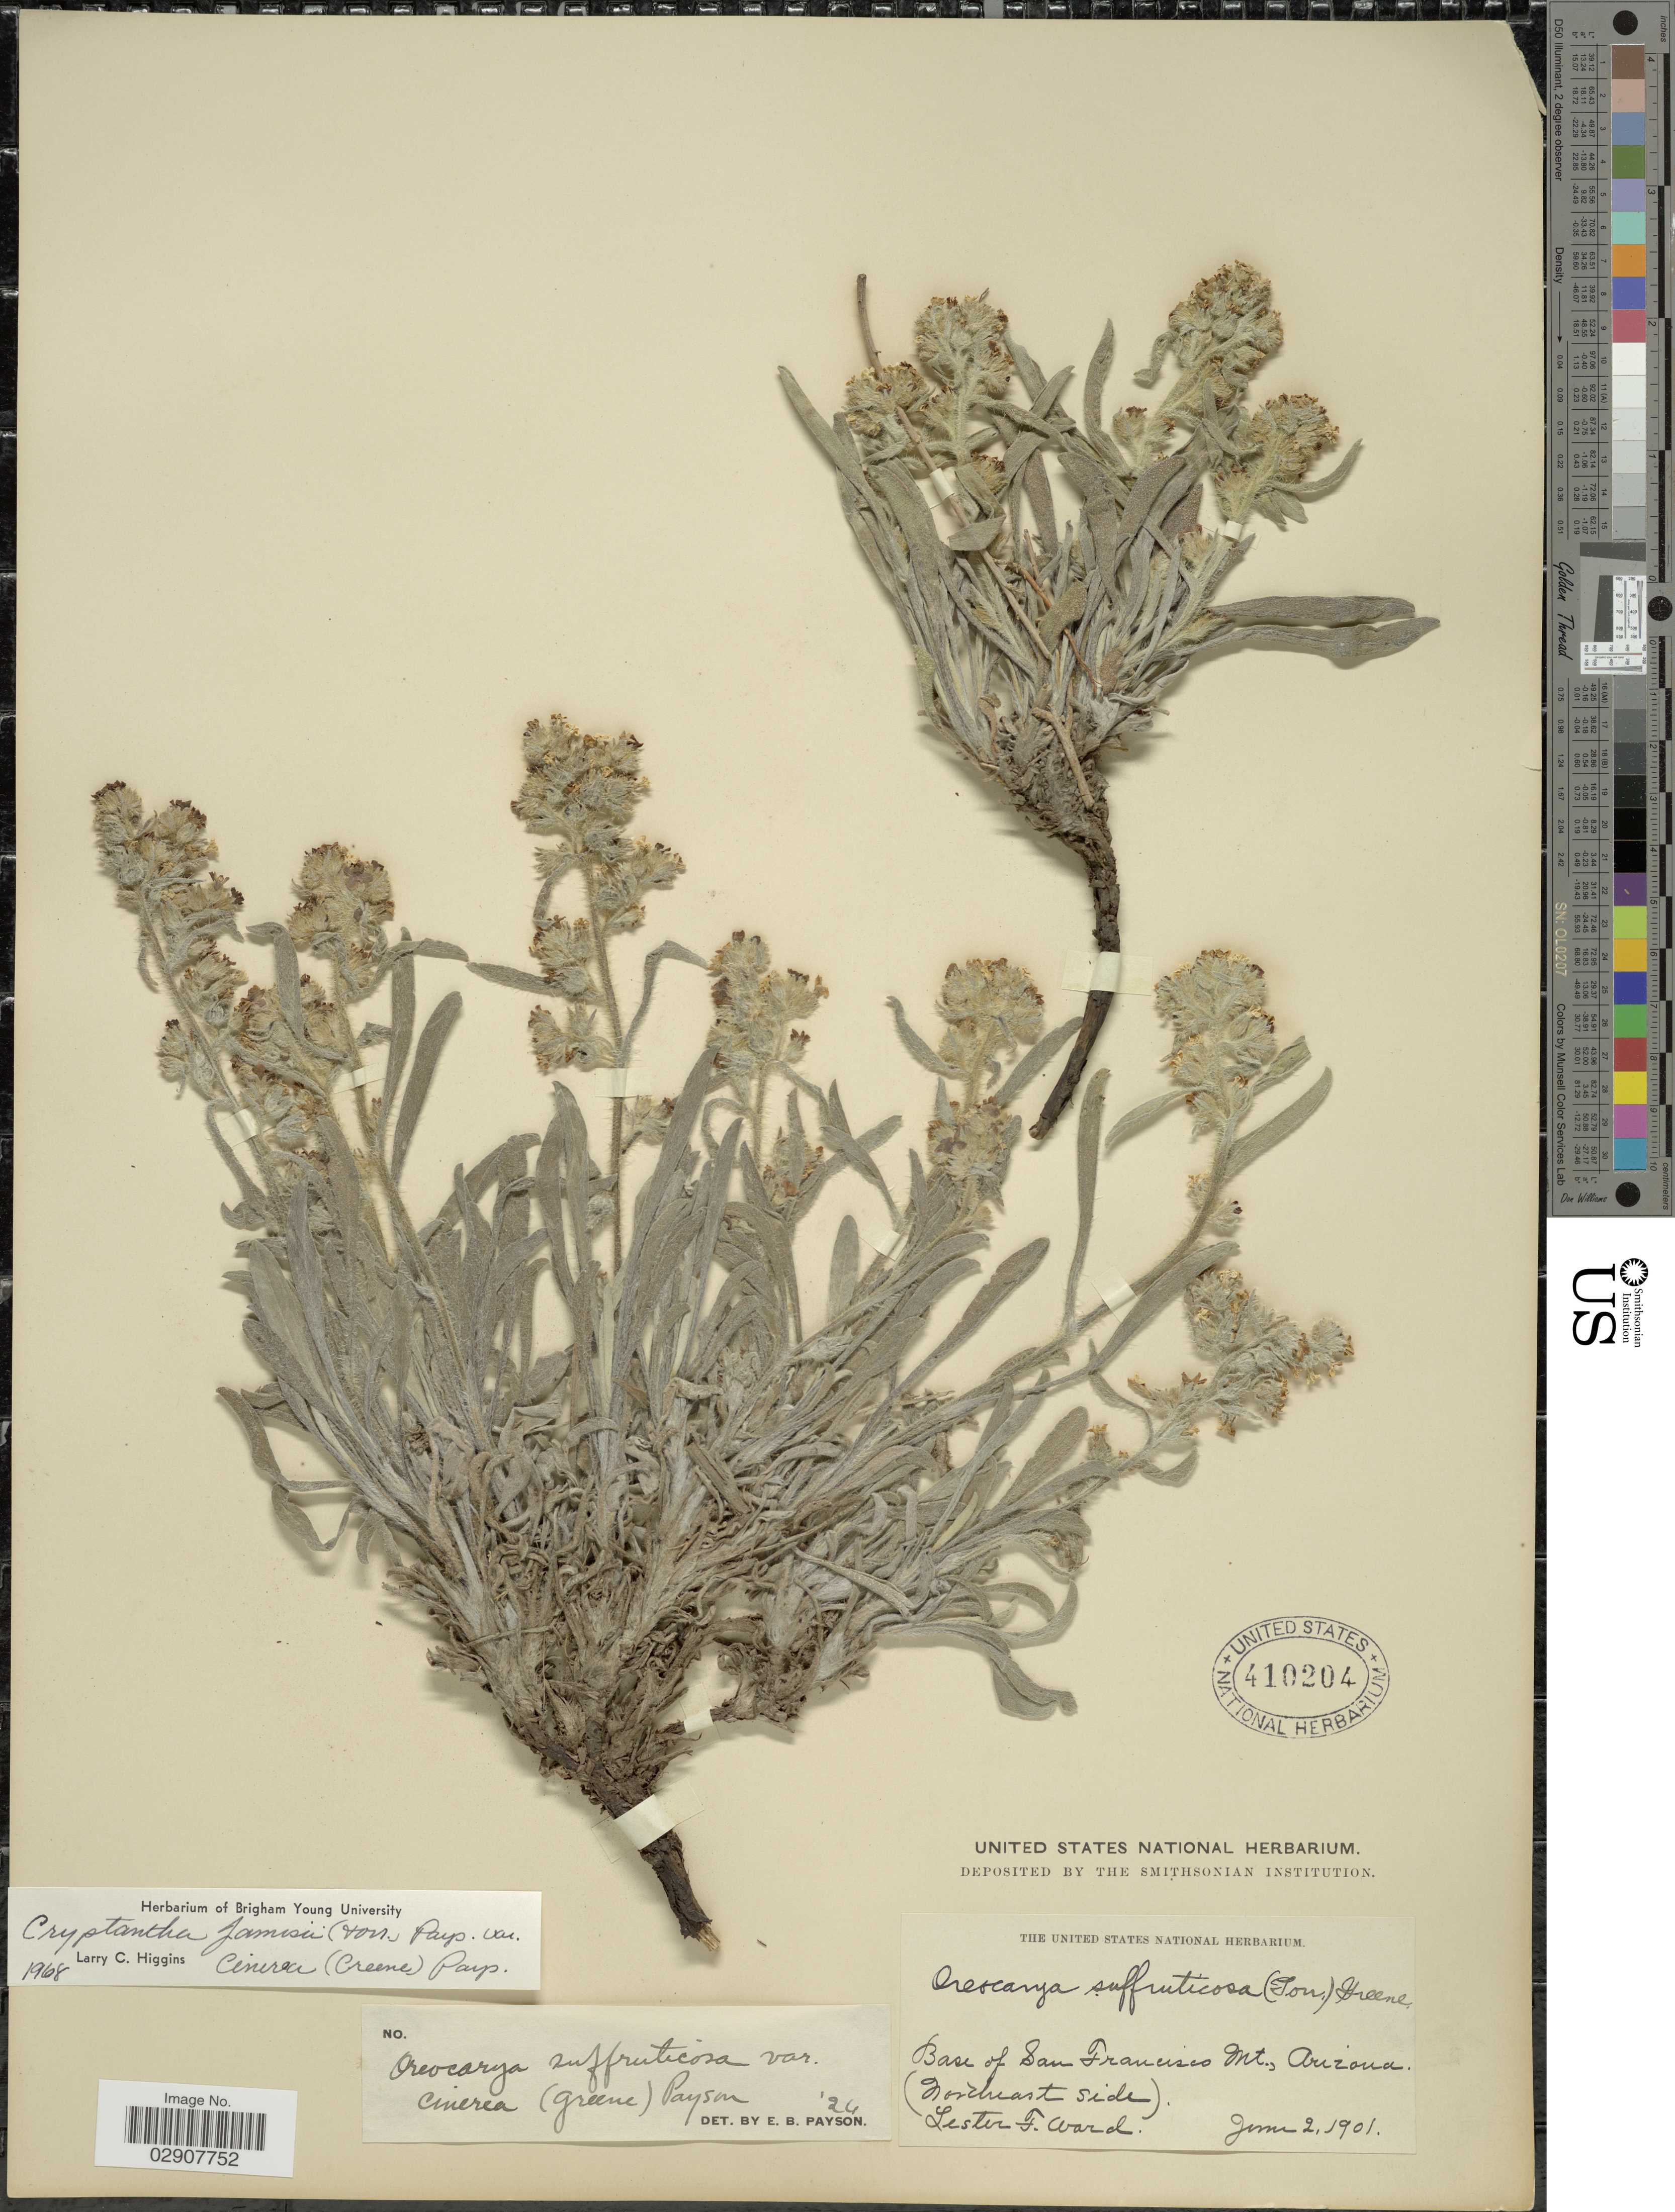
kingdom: Plantae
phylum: Tracheophyta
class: Magnoliopsida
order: Boraginales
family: Boraginaceae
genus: Cryptantha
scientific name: Cryptantha jamesii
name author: (Torr.) Payson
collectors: L. F. Ward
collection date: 1901-06-02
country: United States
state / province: Arizona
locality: Base of San Francisco Mt., Arizona (Northeast side).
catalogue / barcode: US 410204